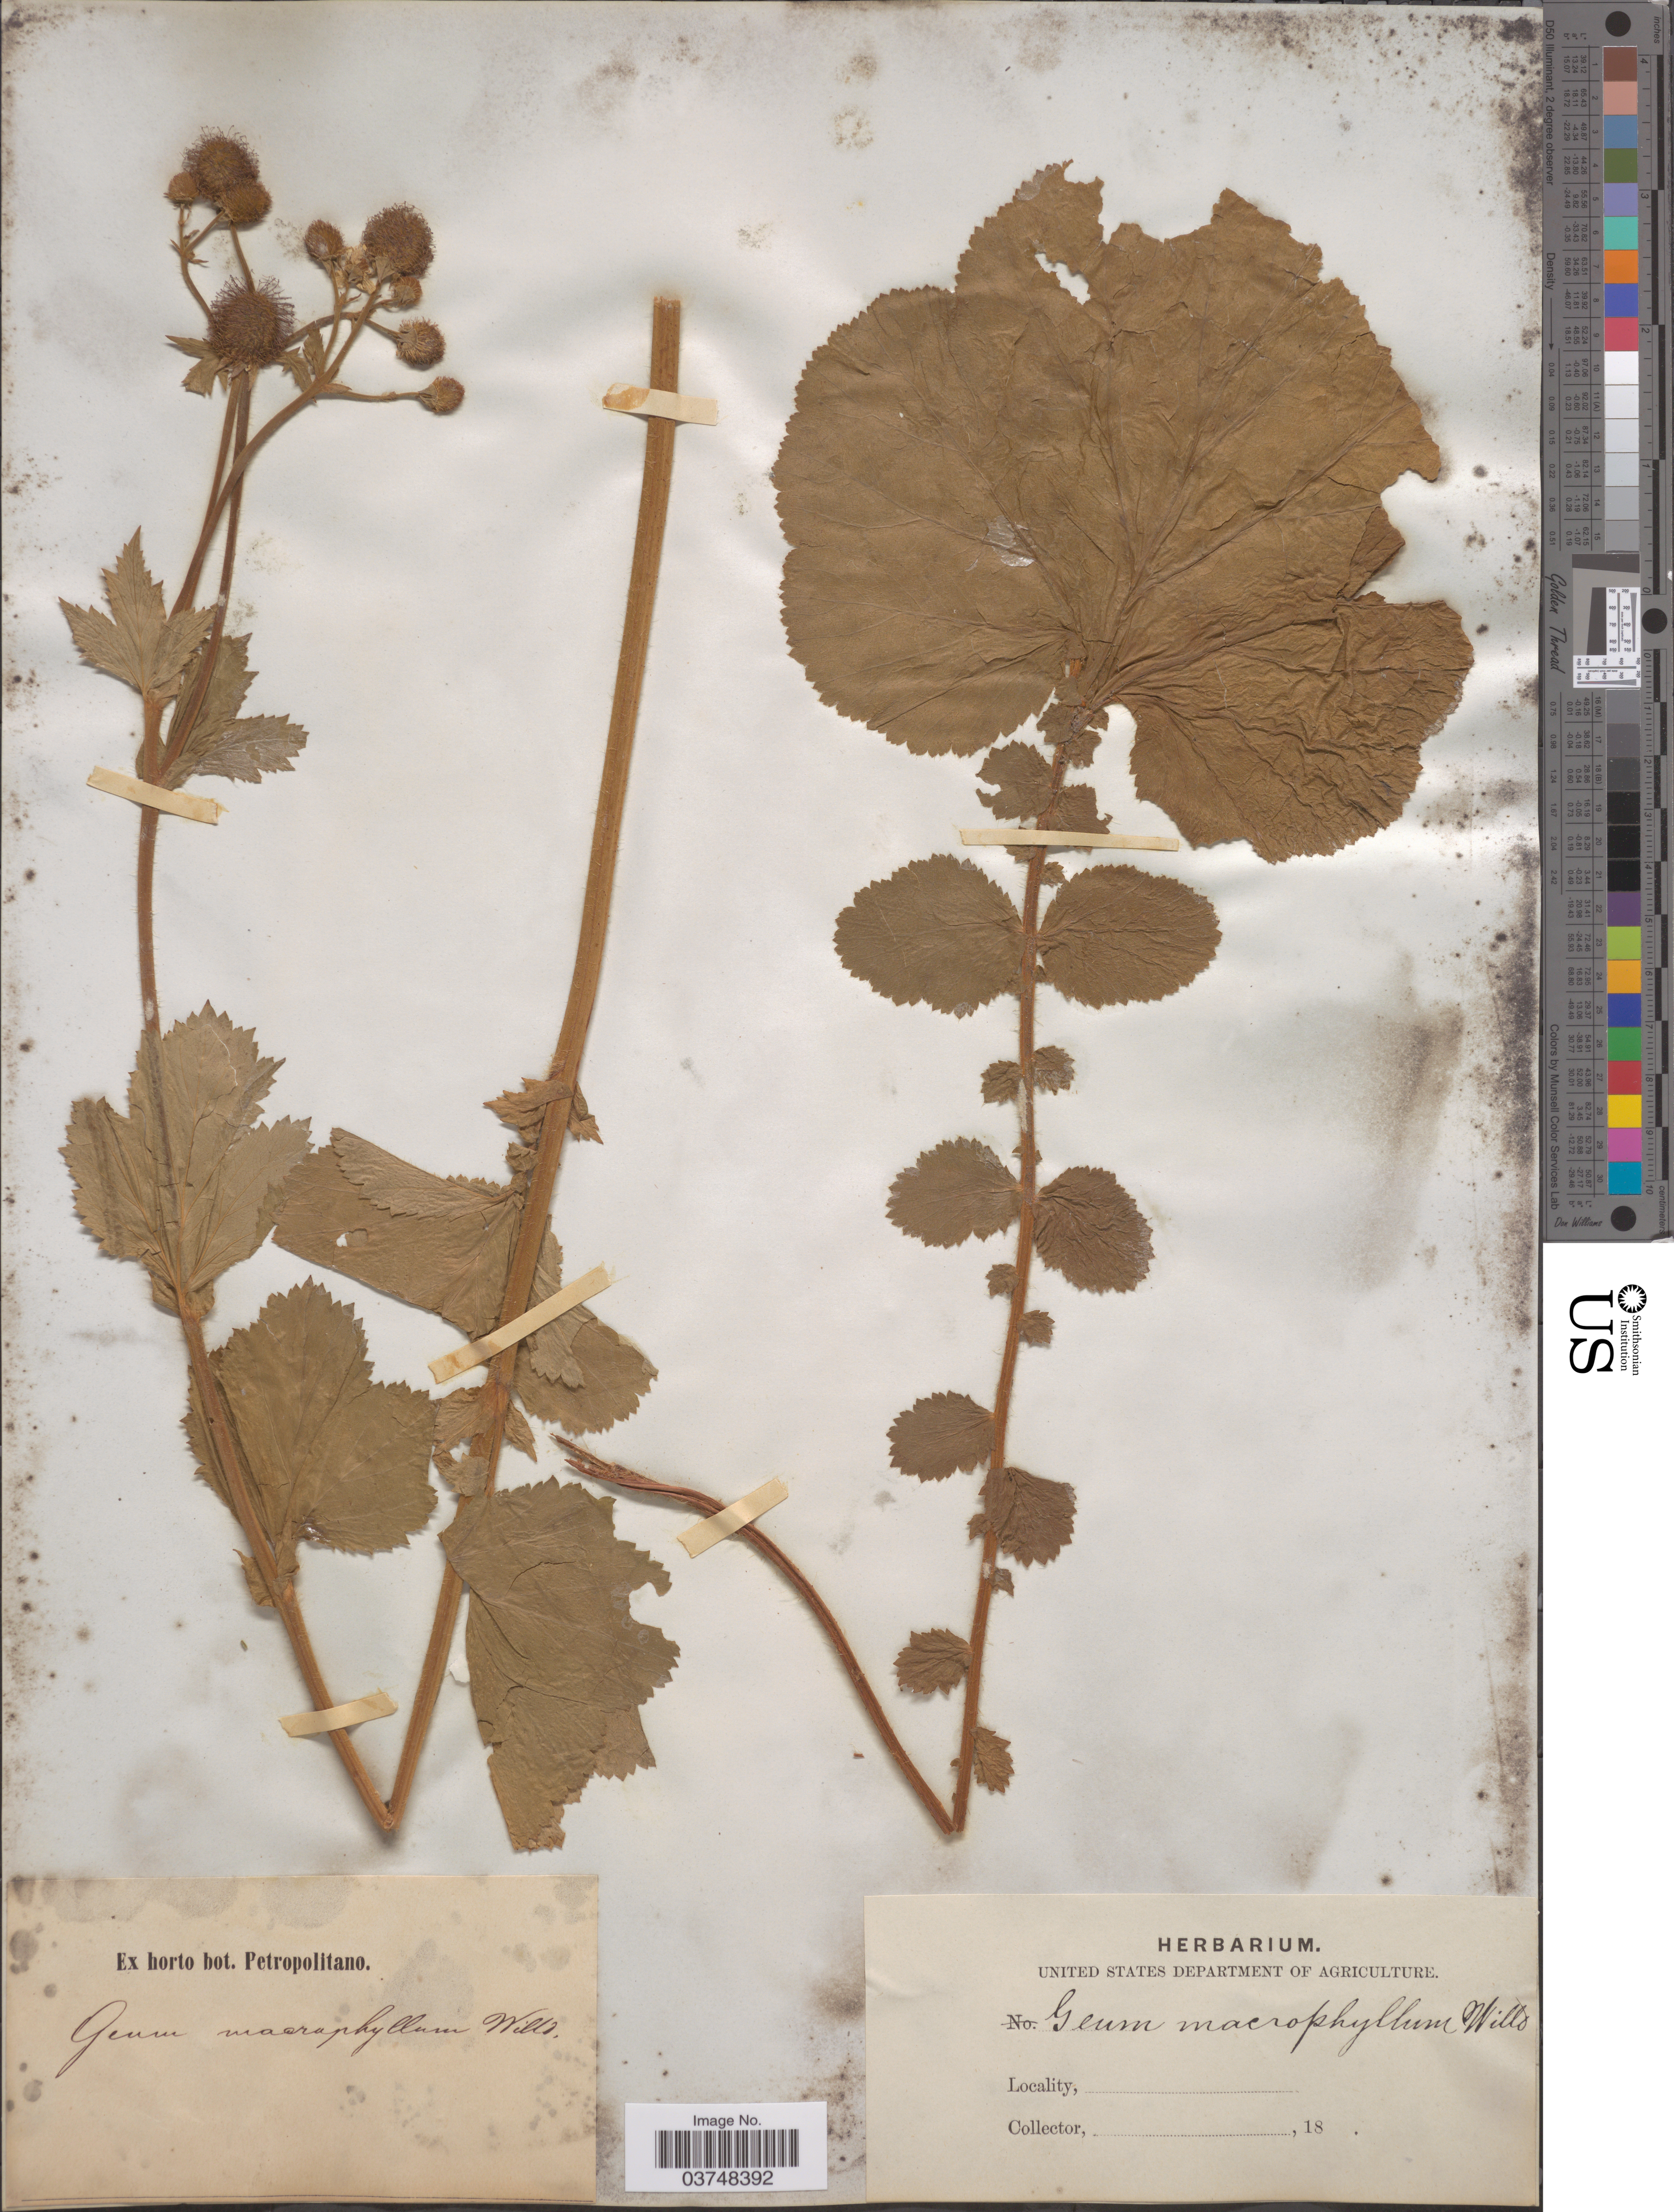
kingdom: Plantae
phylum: Tracheophyta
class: Magnoliopsida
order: Rosales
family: Rosaceae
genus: Geum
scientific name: Geum macrophyllum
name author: Willd.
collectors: ex Horto Bot. Petropolitano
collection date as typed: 18